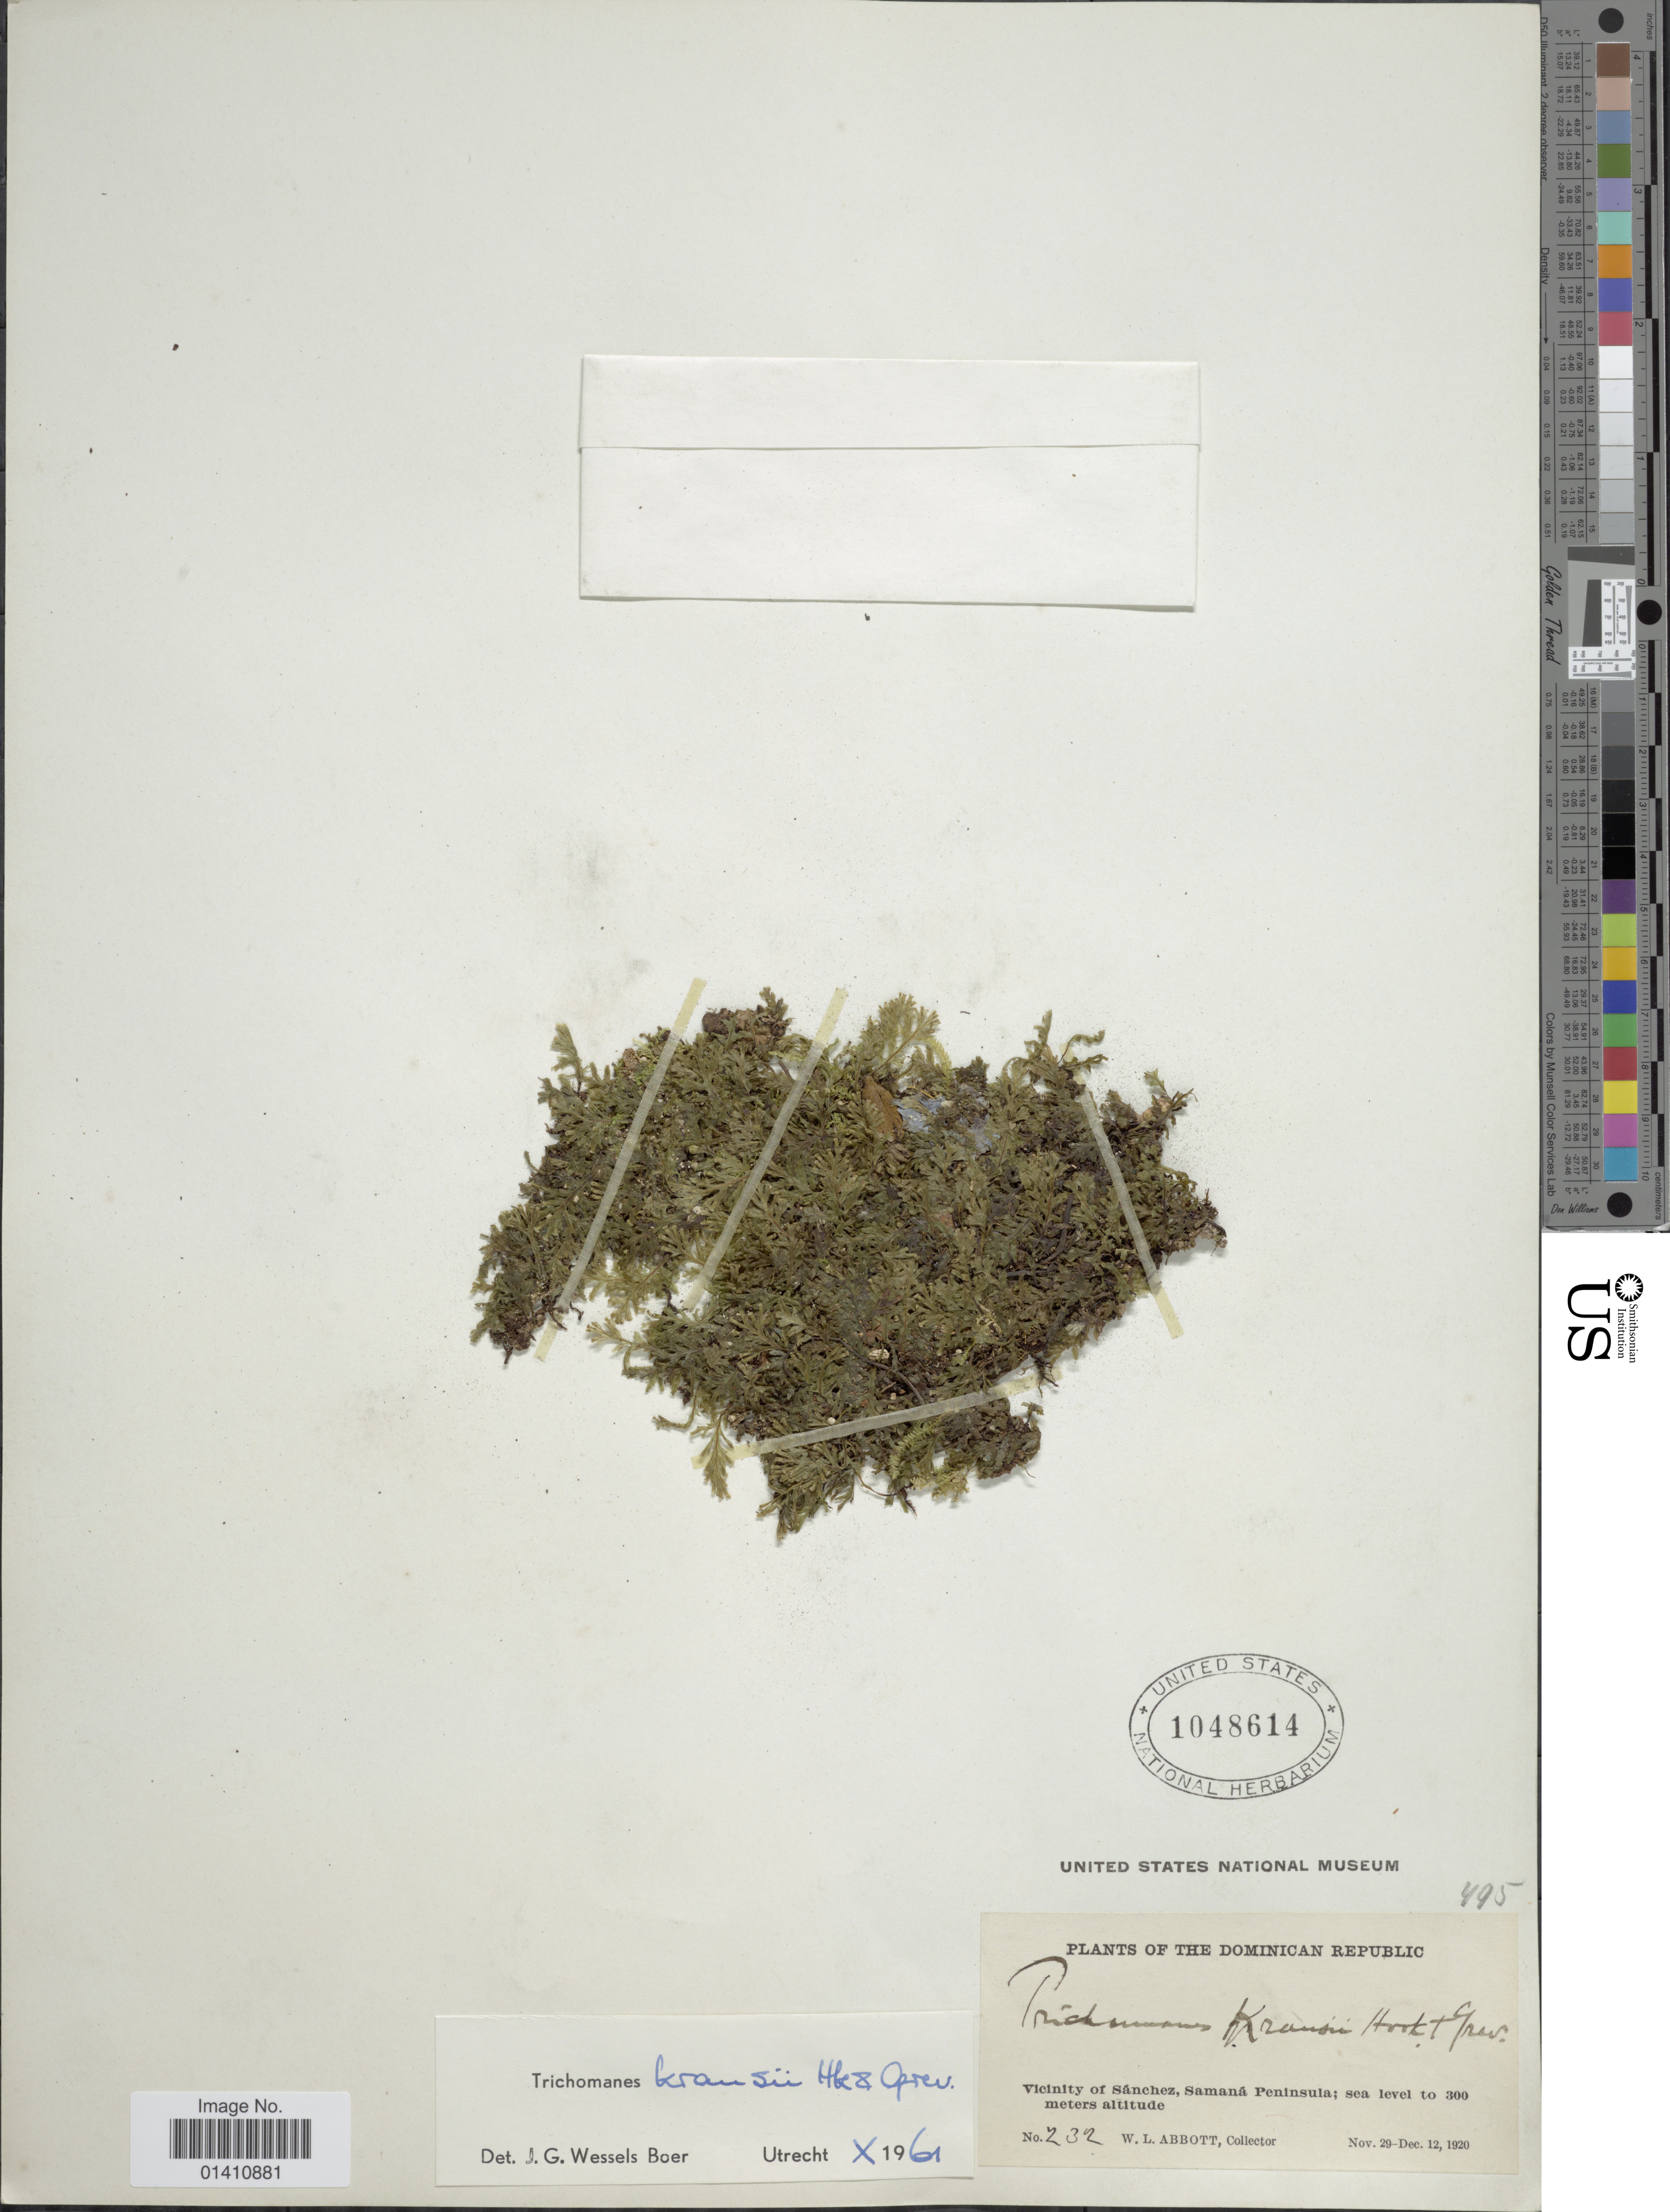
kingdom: Plantae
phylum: Tracheophyta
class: Polypodiopsida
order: Hymenophyllales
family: Hymenophyllaceae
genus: Didymoglossum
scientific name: Didymoglossum kraussii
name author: (Hook. & Grev.) C. Presl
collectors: W. L. Abbott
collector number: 232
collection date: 1920-11-29/1920-12-12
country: Dominican Republic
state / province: Samaná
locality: Vicinity of Sanchez, Samana Peninsula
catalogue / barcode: US 1048614